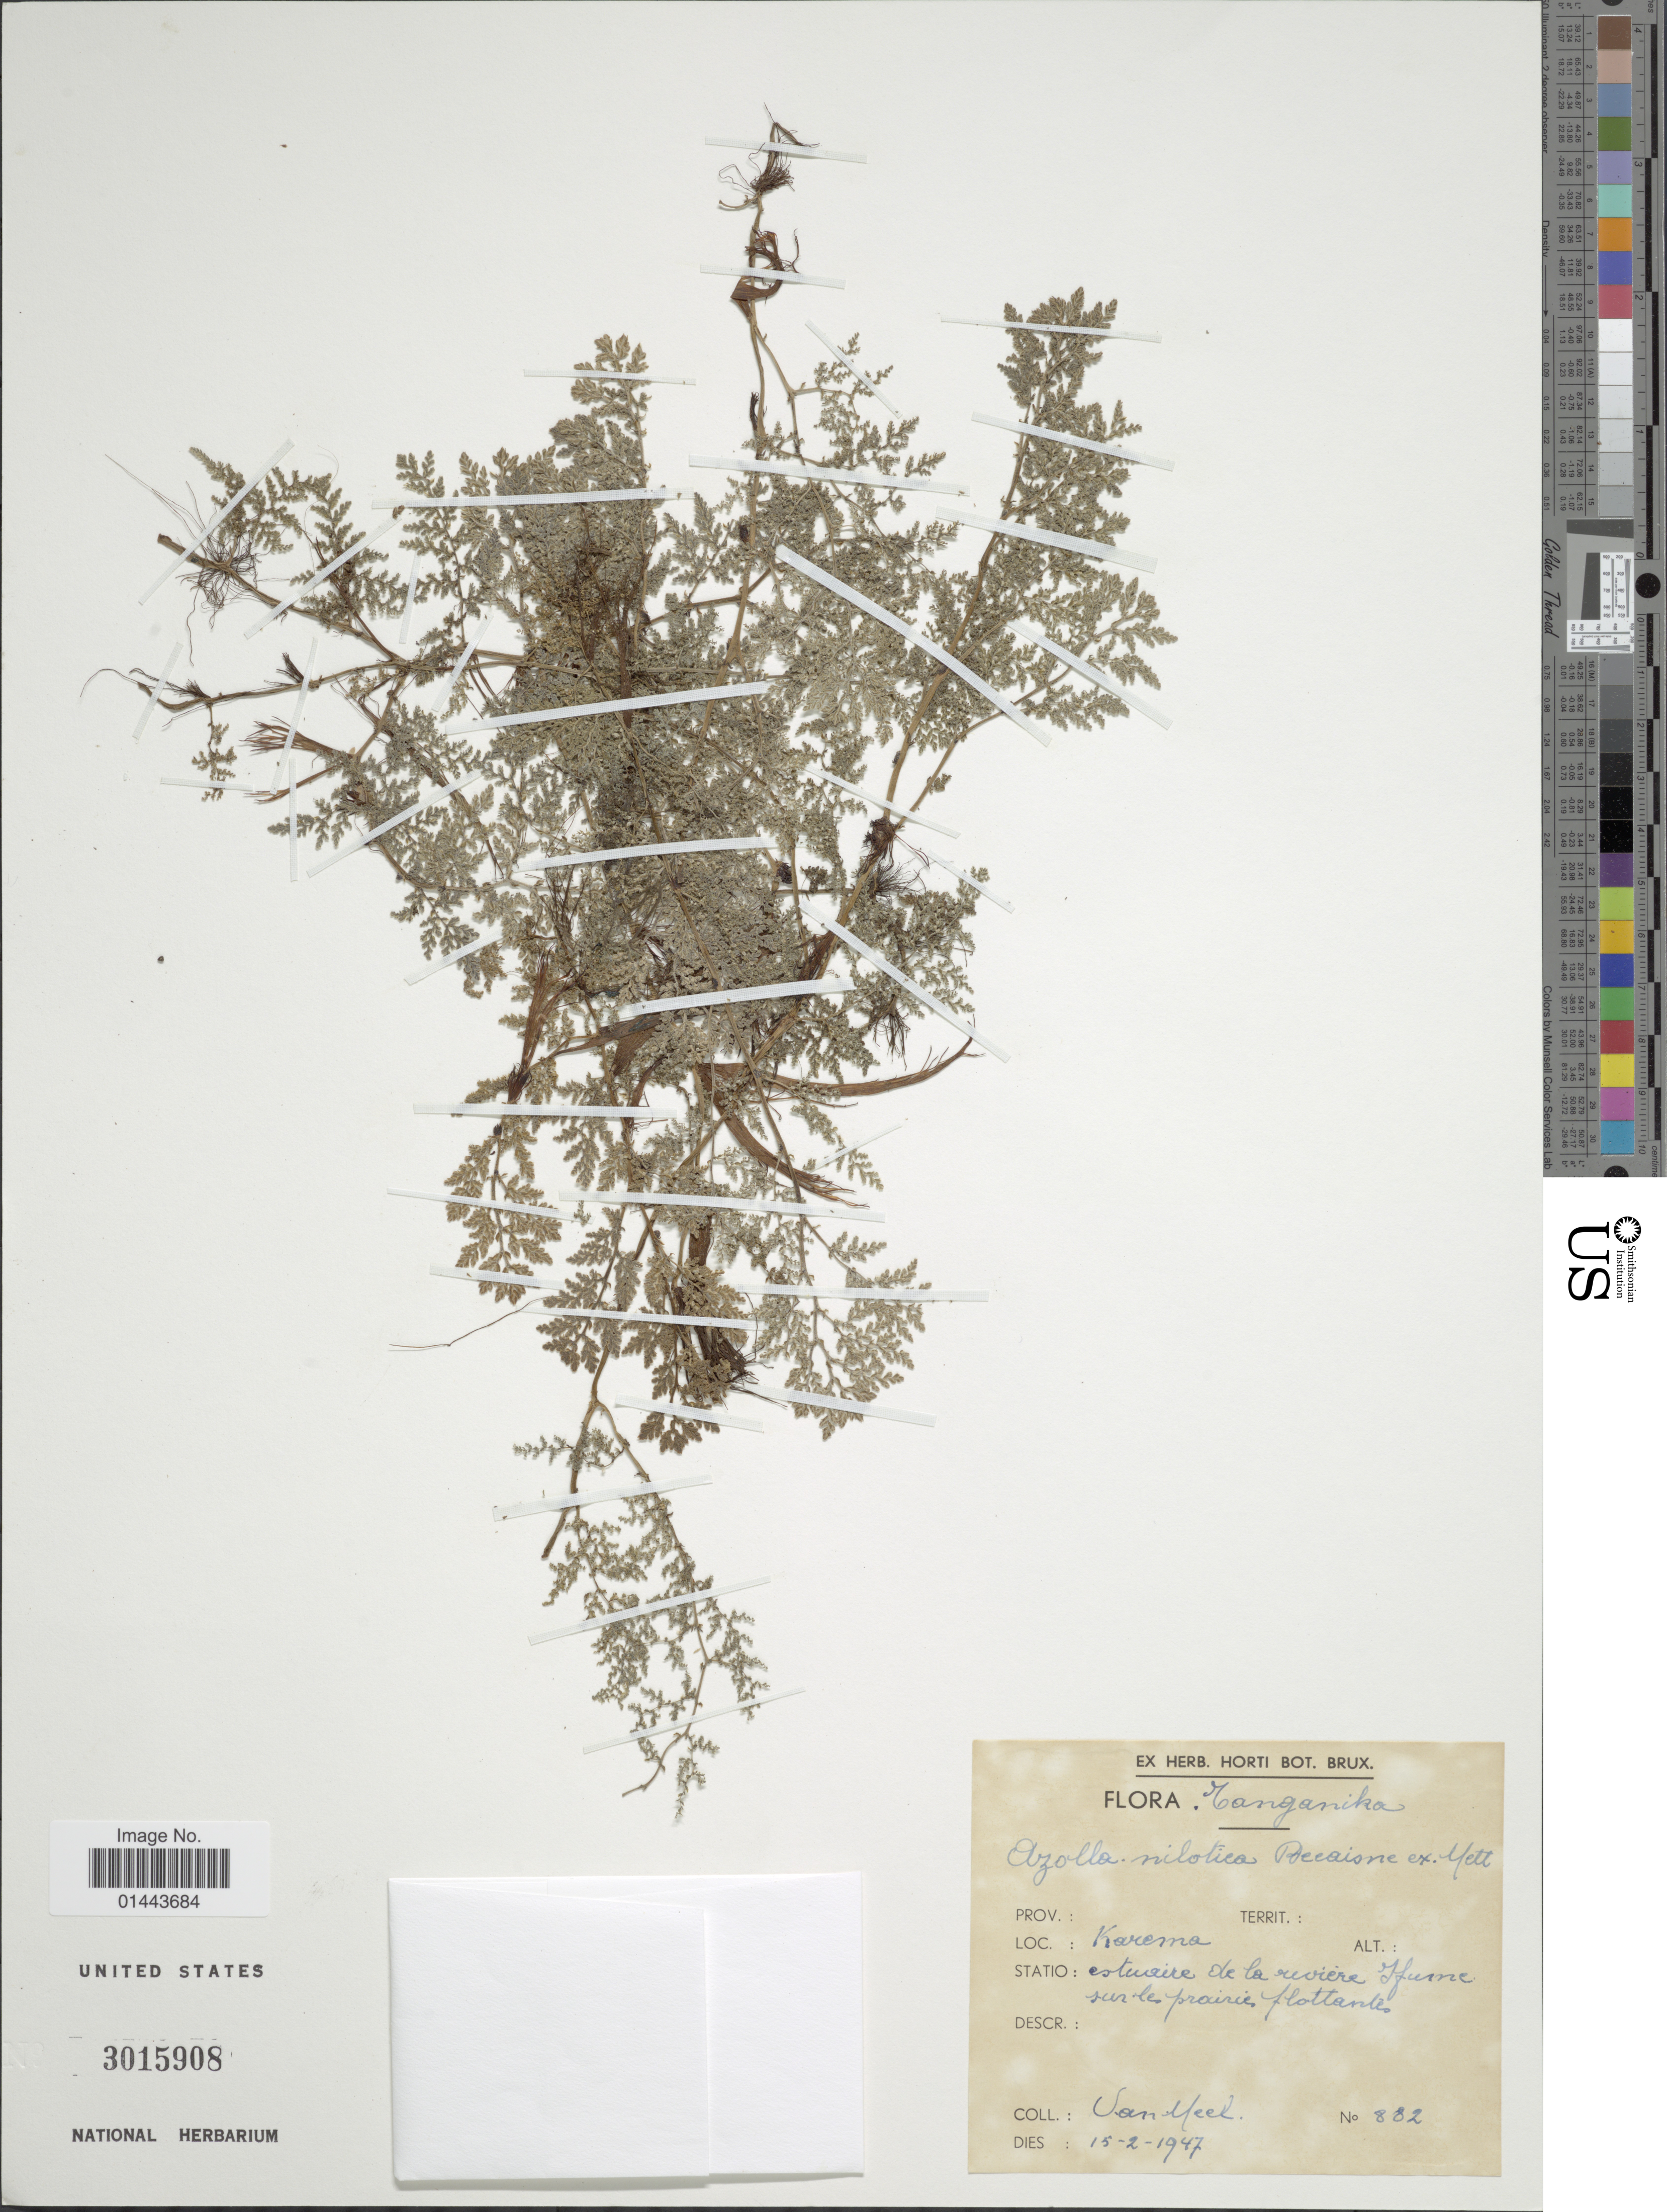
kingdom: Plantae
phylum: Tracheophyta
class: Polypodiopsida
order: Salviniales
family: Salviniaceae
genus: Azolla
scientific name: Azolla nilotica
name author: Decne. ex Mett.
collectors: Van Meel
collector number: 882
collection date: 1947-02-15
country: Tanzania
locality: Tanganika. Karema.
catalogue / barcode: US 3015908